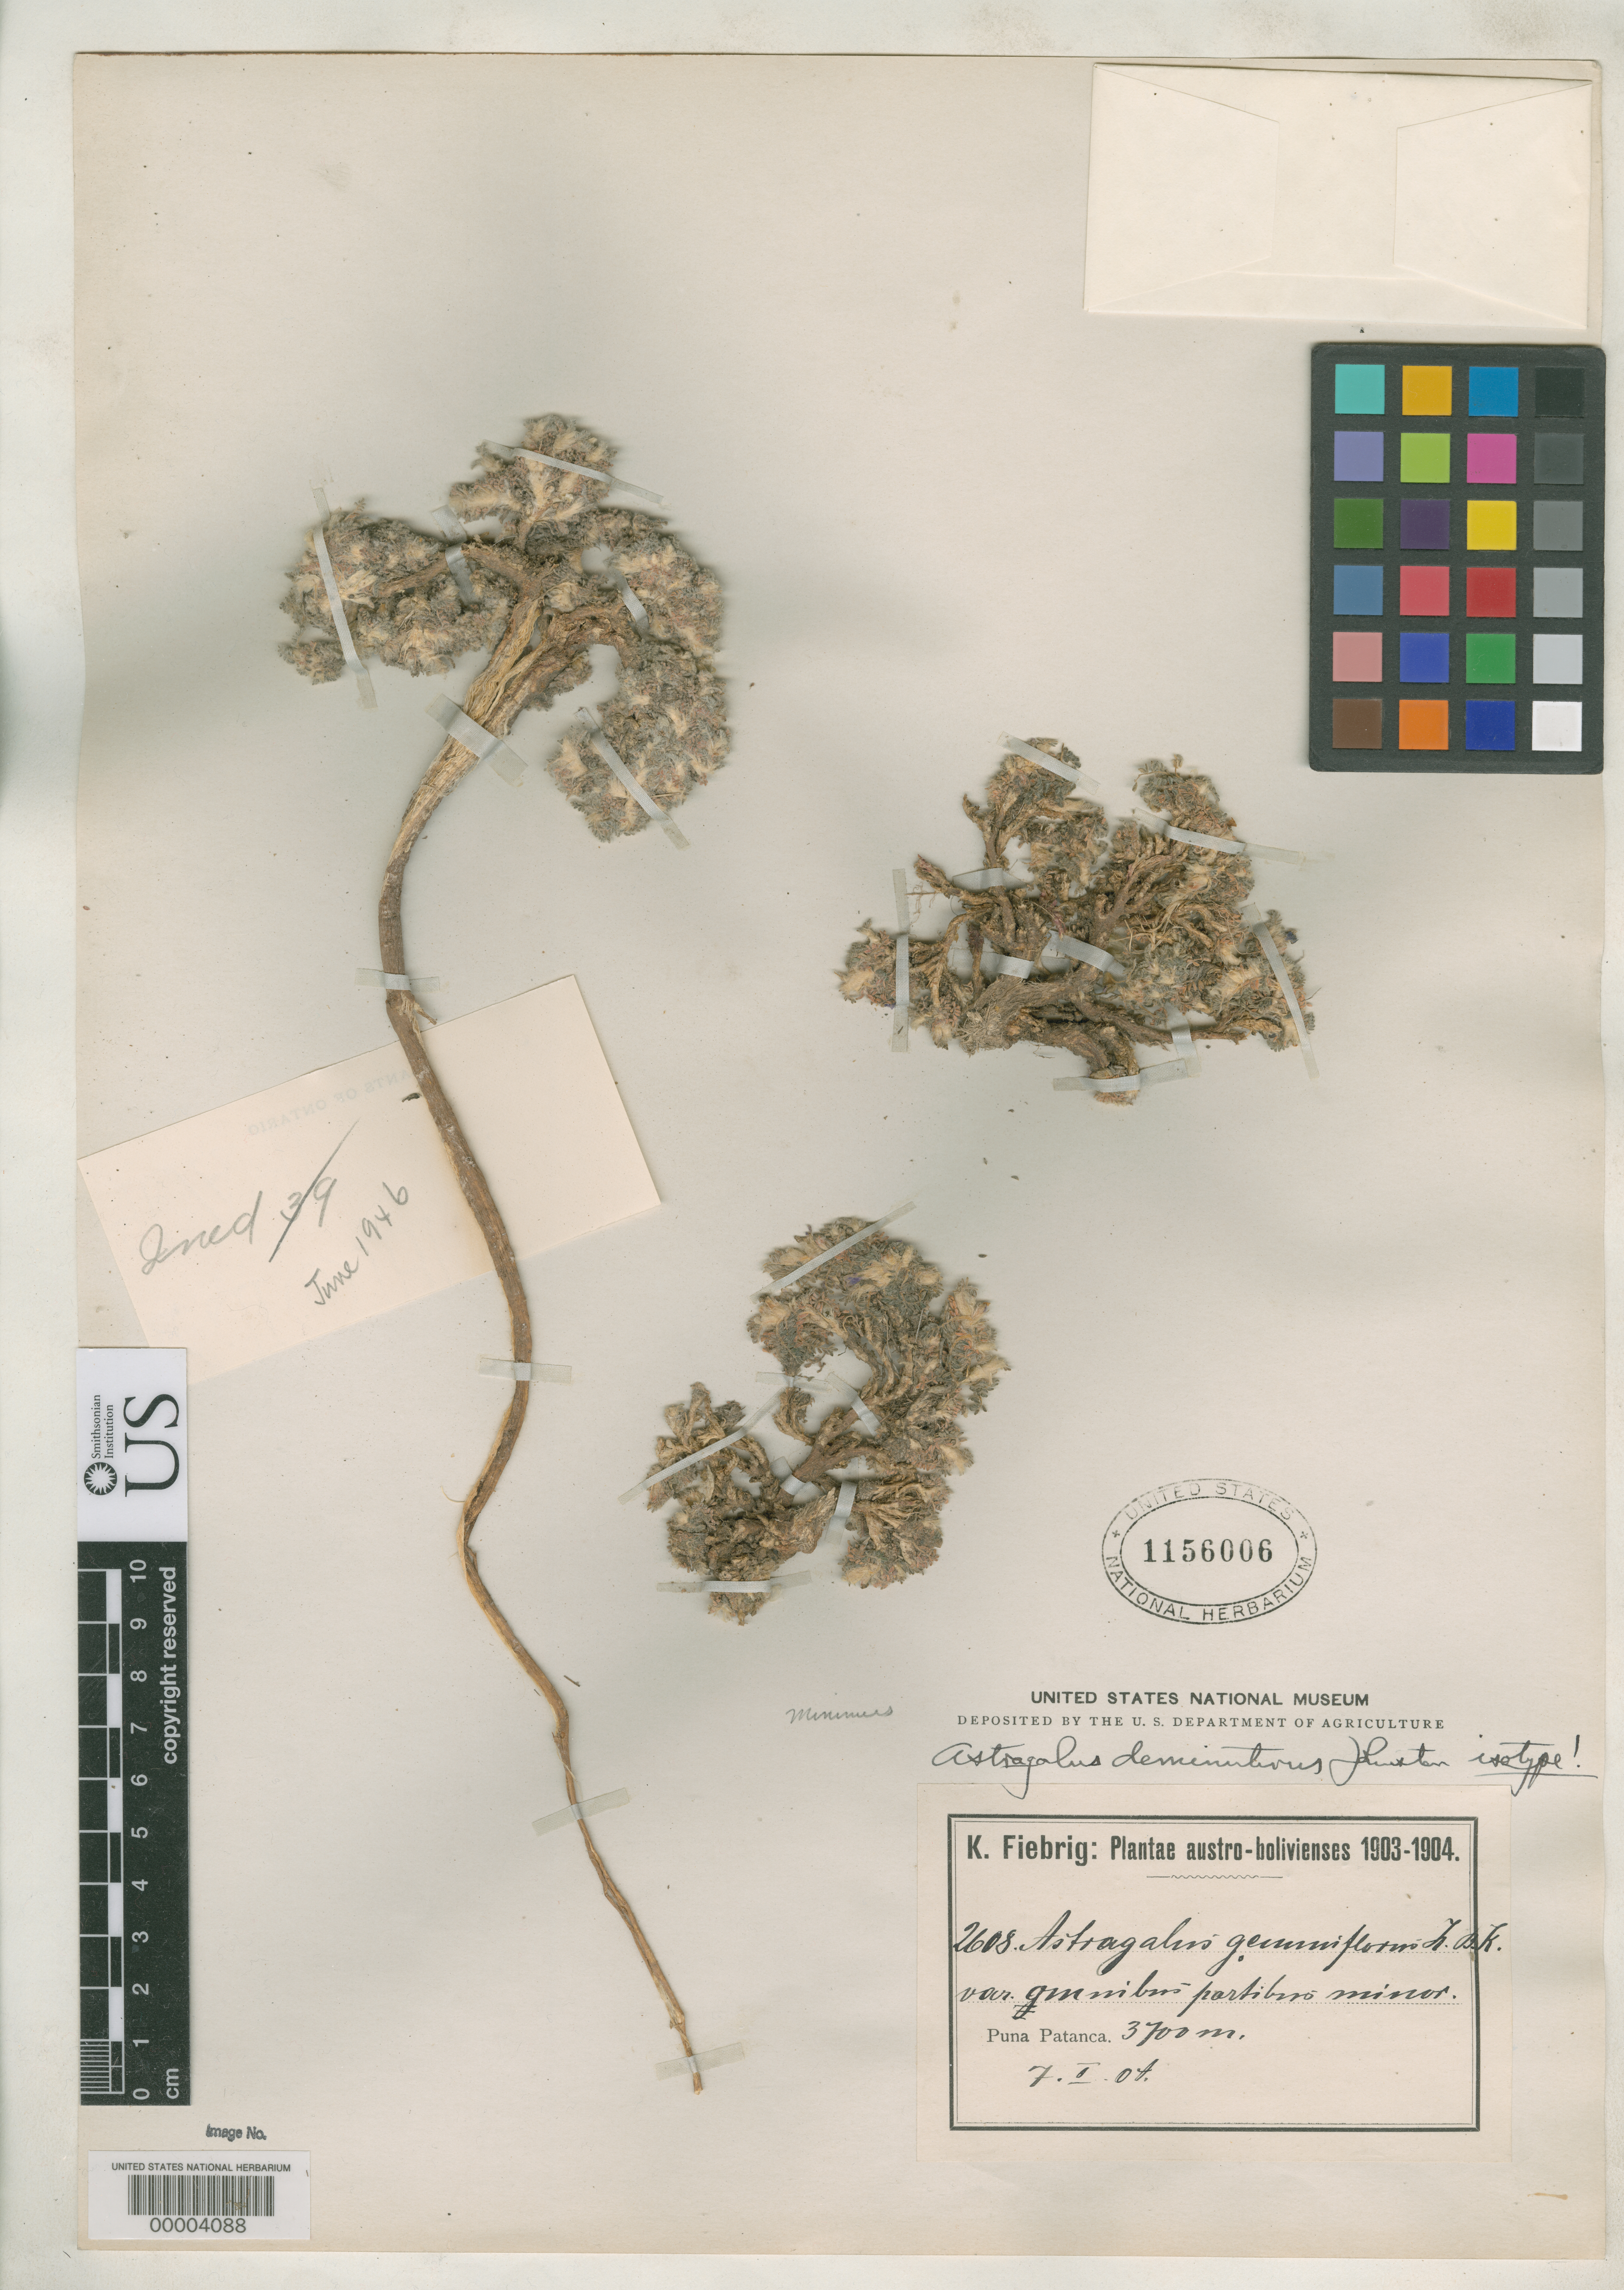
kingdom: Plantae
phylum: Tracheophyta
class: Magnoliopsida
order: Fabales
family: Fabaceae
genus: Astragalus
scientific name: Astragalus deminutivus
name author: I.M. Johnst.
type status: Isotype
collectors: K. Fiebrig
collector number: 2608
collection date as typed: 1904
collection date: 1904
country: Bolivia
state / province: Tarija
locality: Punca Patanca.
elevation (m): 3700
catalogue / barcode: US 1156006